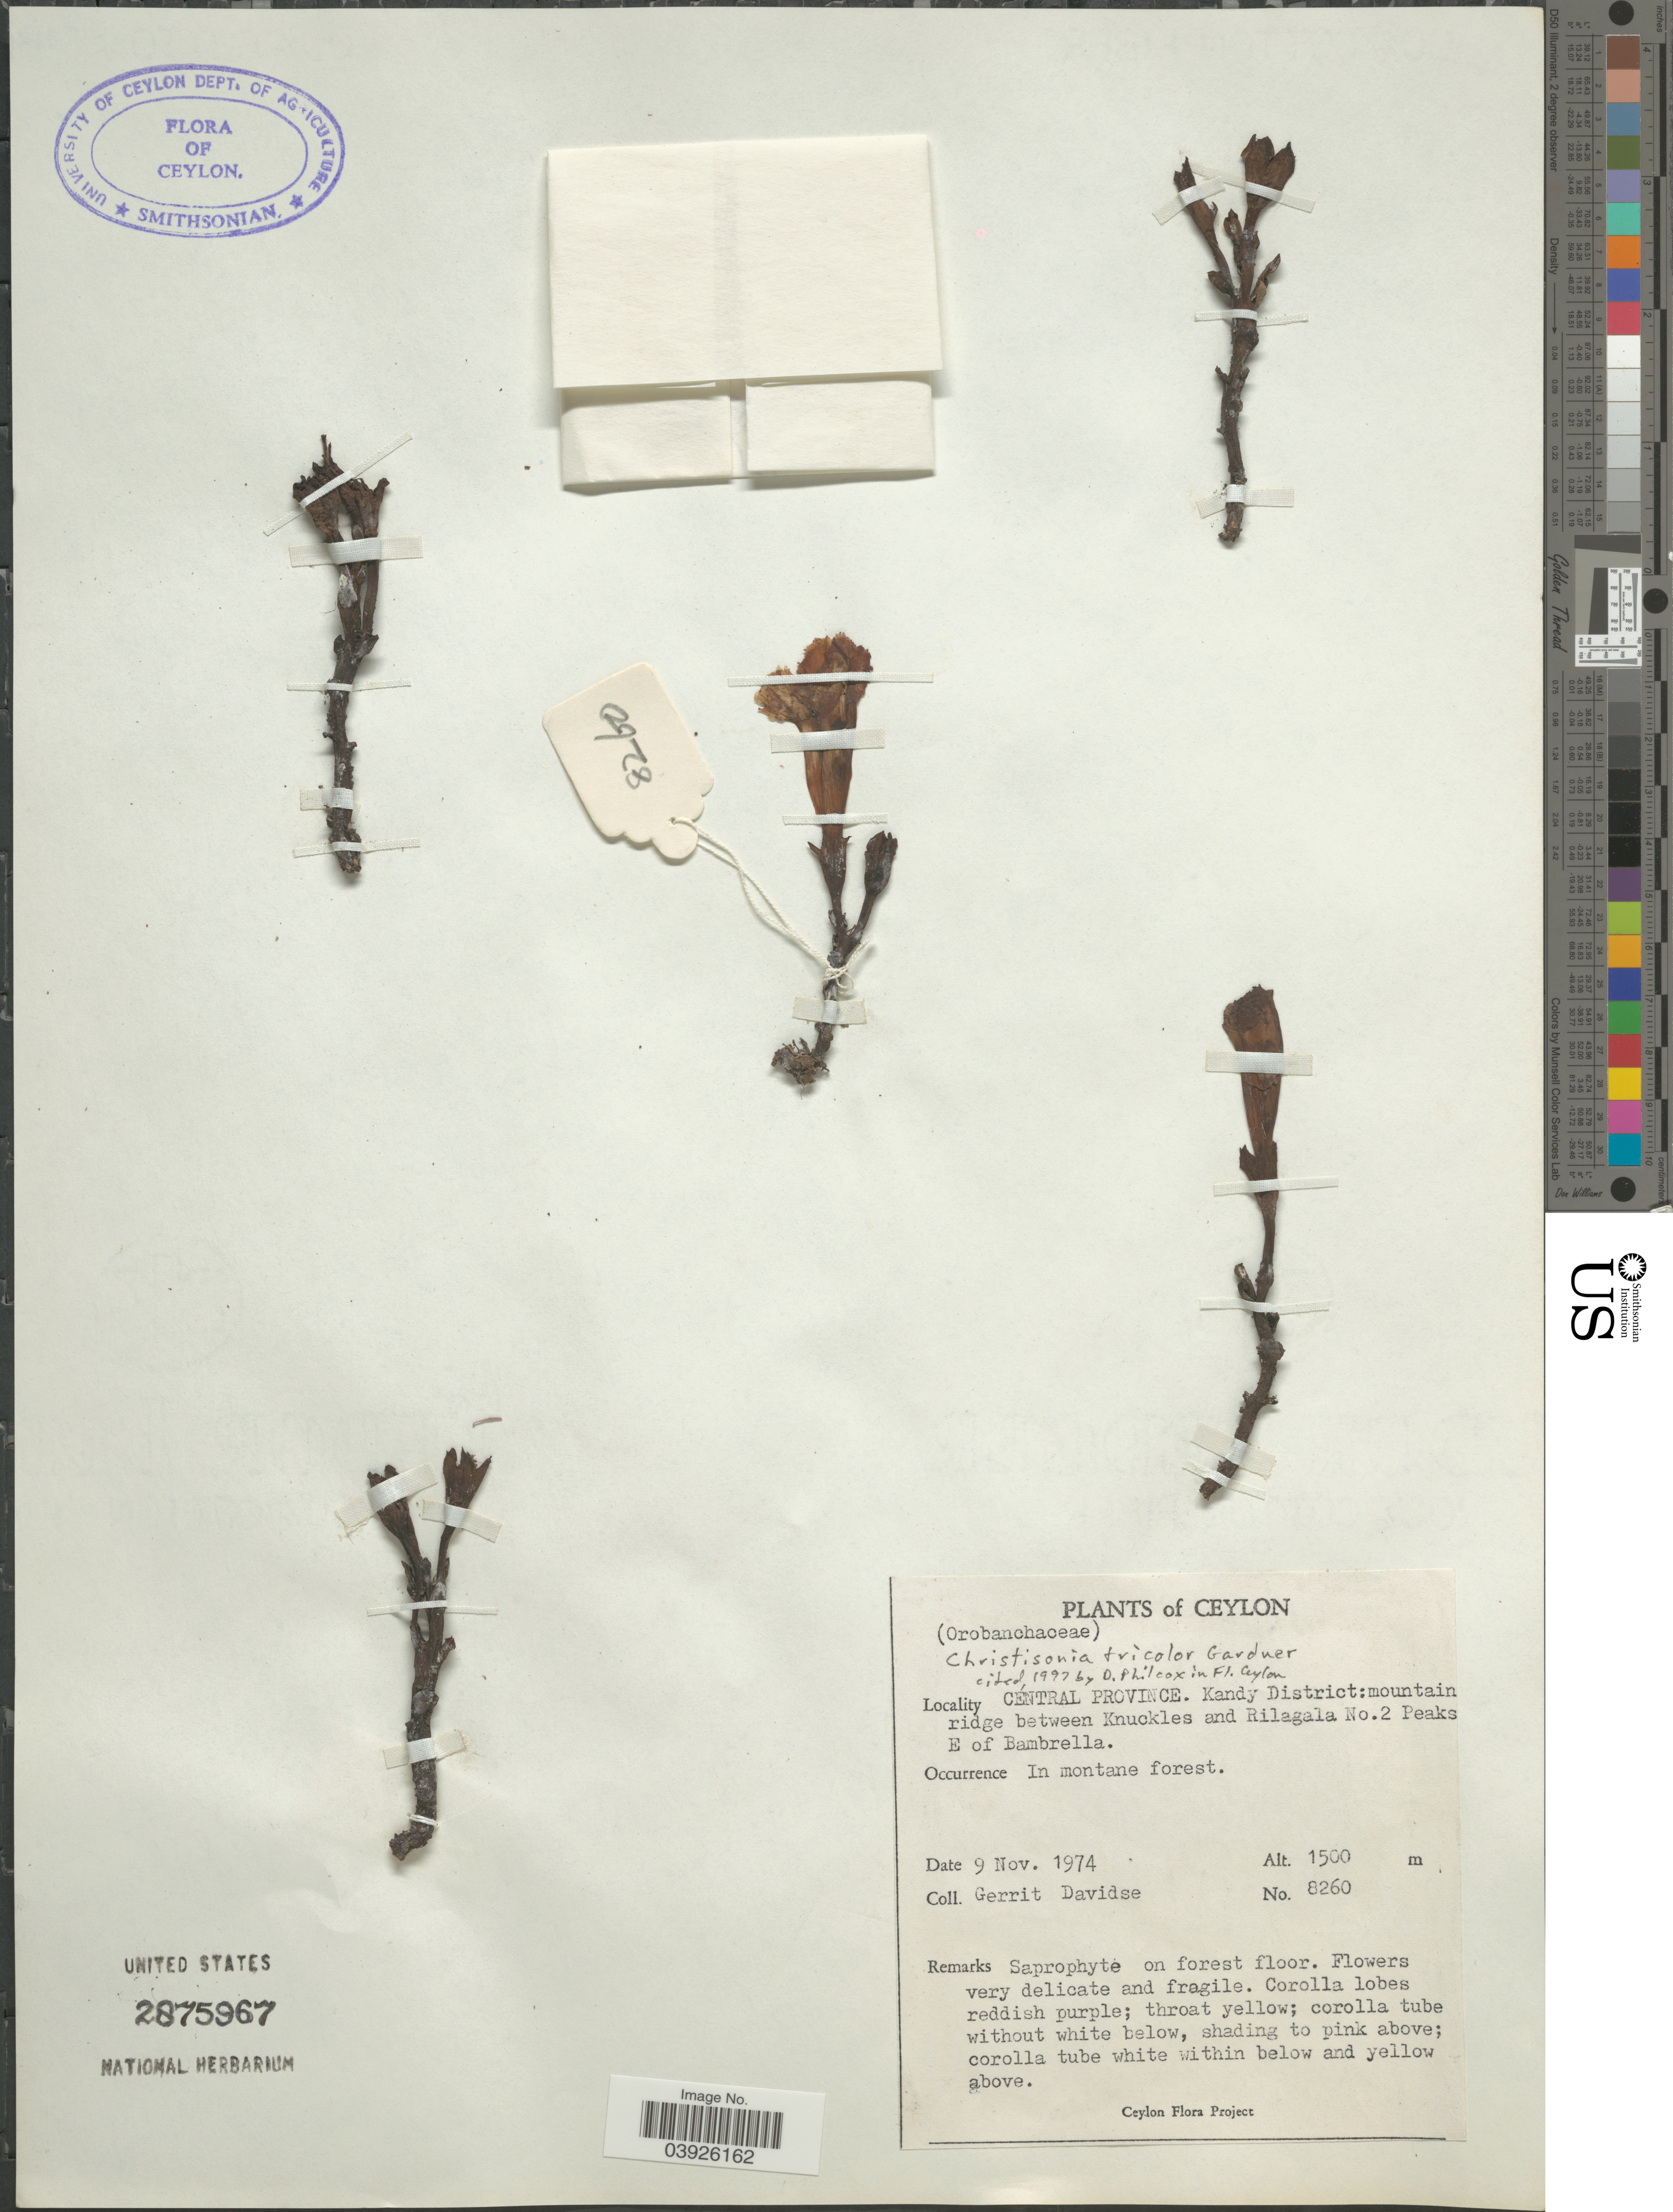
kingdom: Plantae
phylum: Tracheophyta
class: Magnoliopsida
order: Lamiales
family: Orobanchaceae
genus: Christisonia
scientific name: Christisonia tricolor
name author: Gardner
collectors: G. Davidse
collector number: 8260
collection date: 1974-11-09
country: Sri Lanka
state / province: Central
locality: Ceylon. Kandy District: mountain ridge between Knuckles and Rilagala No. 2. Peaks E. of Bambrella.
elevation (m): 1500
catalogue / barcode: US 2875967